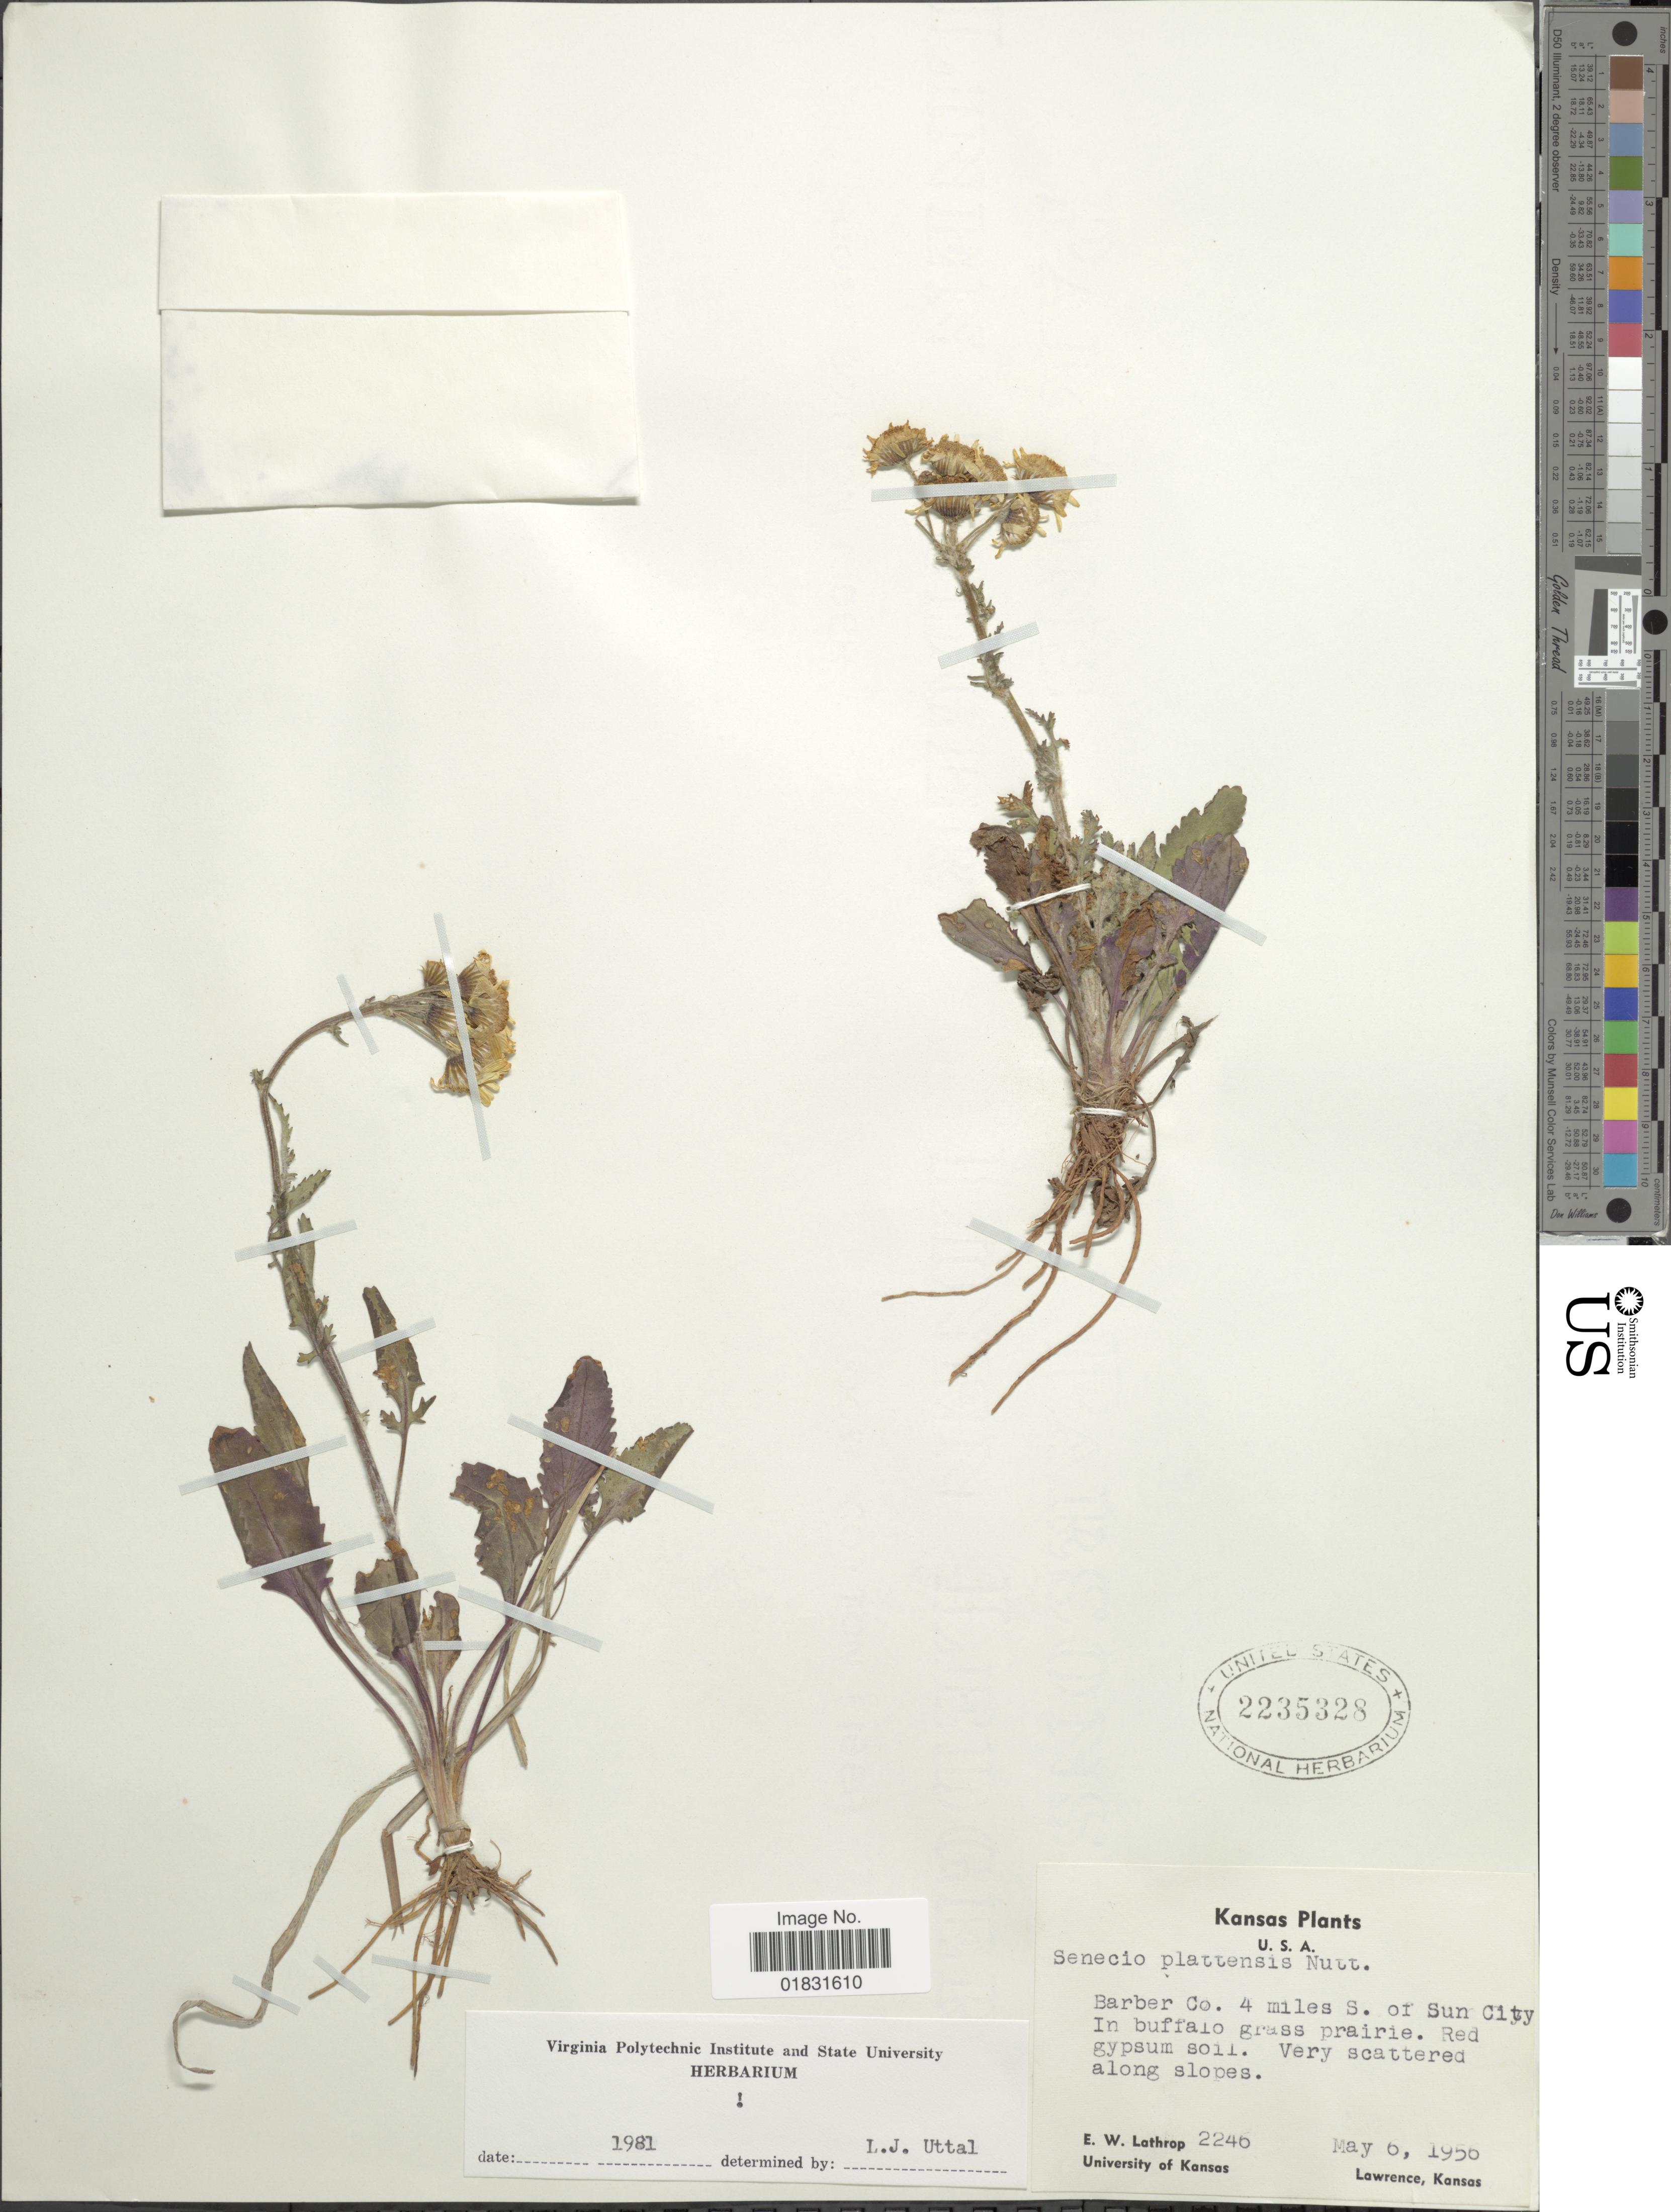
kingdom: Plantae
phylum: Tracheophyta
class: Magnoliopsida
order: Asterales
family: Asteraceae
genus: Packera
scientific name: Packera plattensis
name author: W.A. Weber & Á. Löve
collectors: E. W. Lathrop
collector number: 2246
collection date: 1956-05-06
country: United States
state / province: Kansas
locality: Barber Co. 4 miles S of Sun City. In buffalo grass prairie. Red gypsum soil. Very scattered along slopes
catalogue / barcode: US 2235328